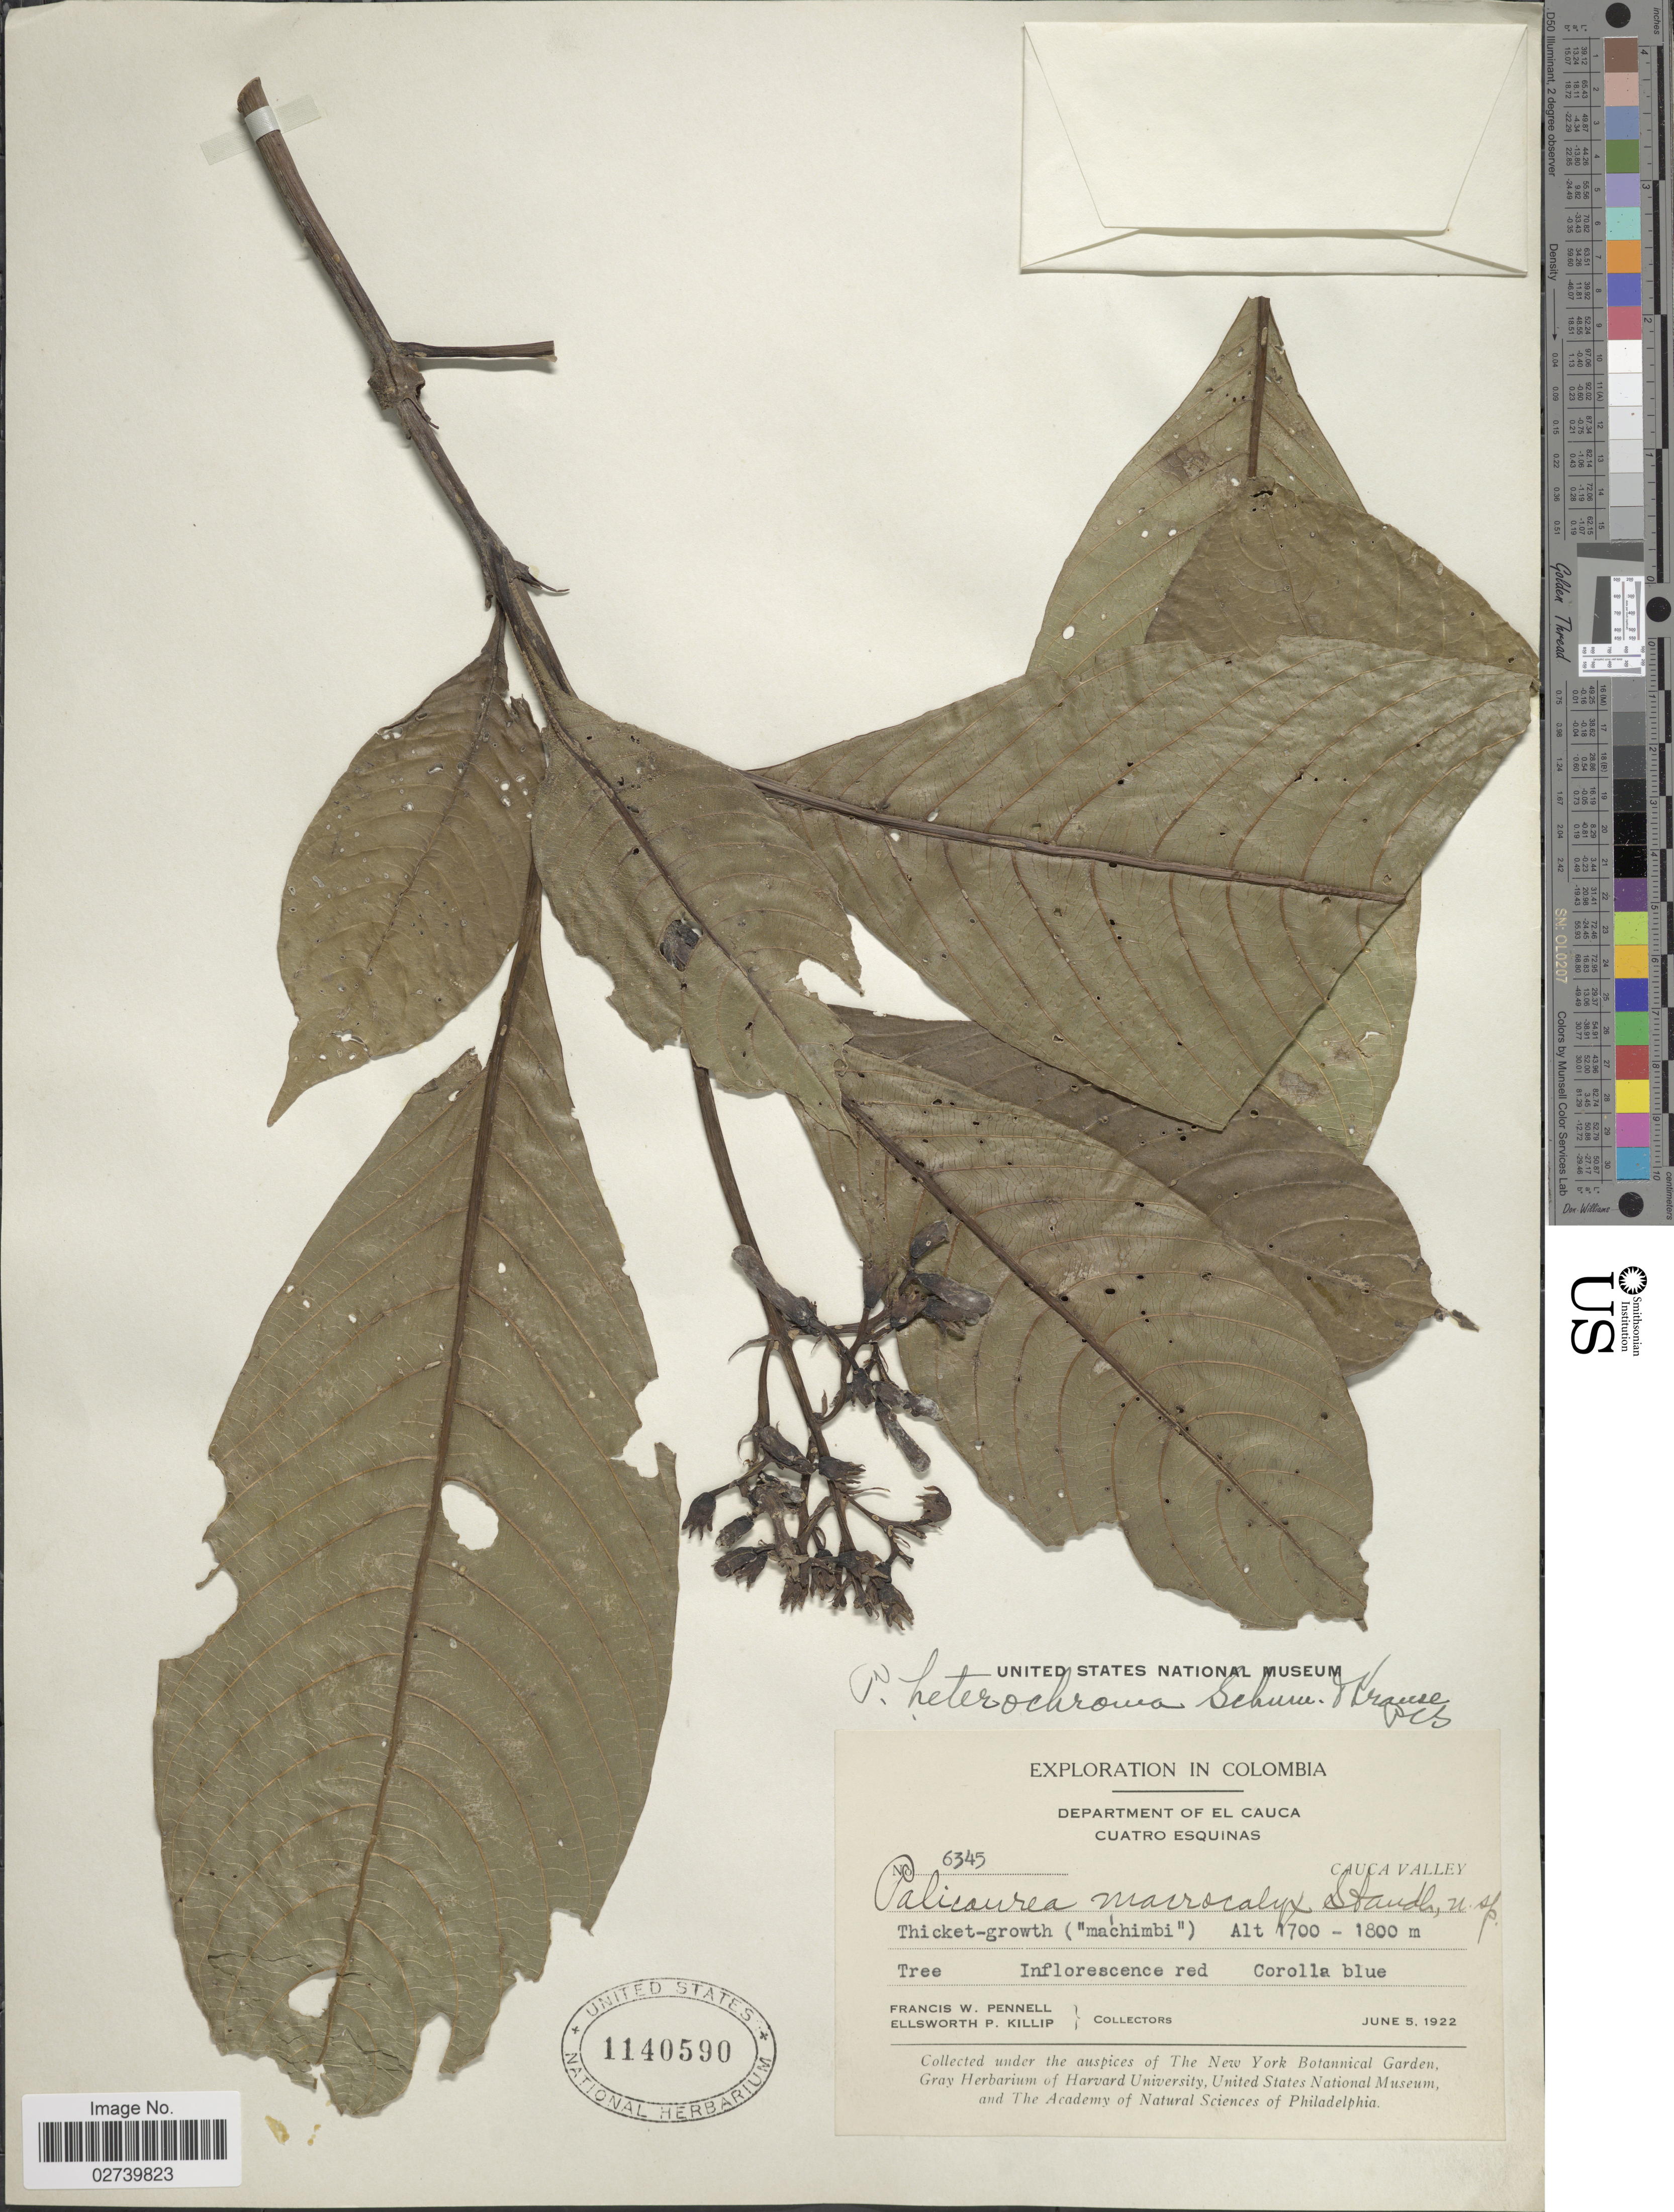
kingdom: Plantae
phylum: Tracheophyta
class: Magnoliopsida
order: Gentianales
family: Rubiaceae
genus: Palicourea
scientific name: Palicourea heterochroma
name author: K. Schum. & K. Krause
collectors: F. W. Pennell & E. P. Killip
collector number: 6345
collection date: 1922-06-05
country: Colombia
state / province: Cauca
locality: Cuatro Esquinas. Cauca Valley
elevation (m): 1700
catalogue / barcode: US 1140590